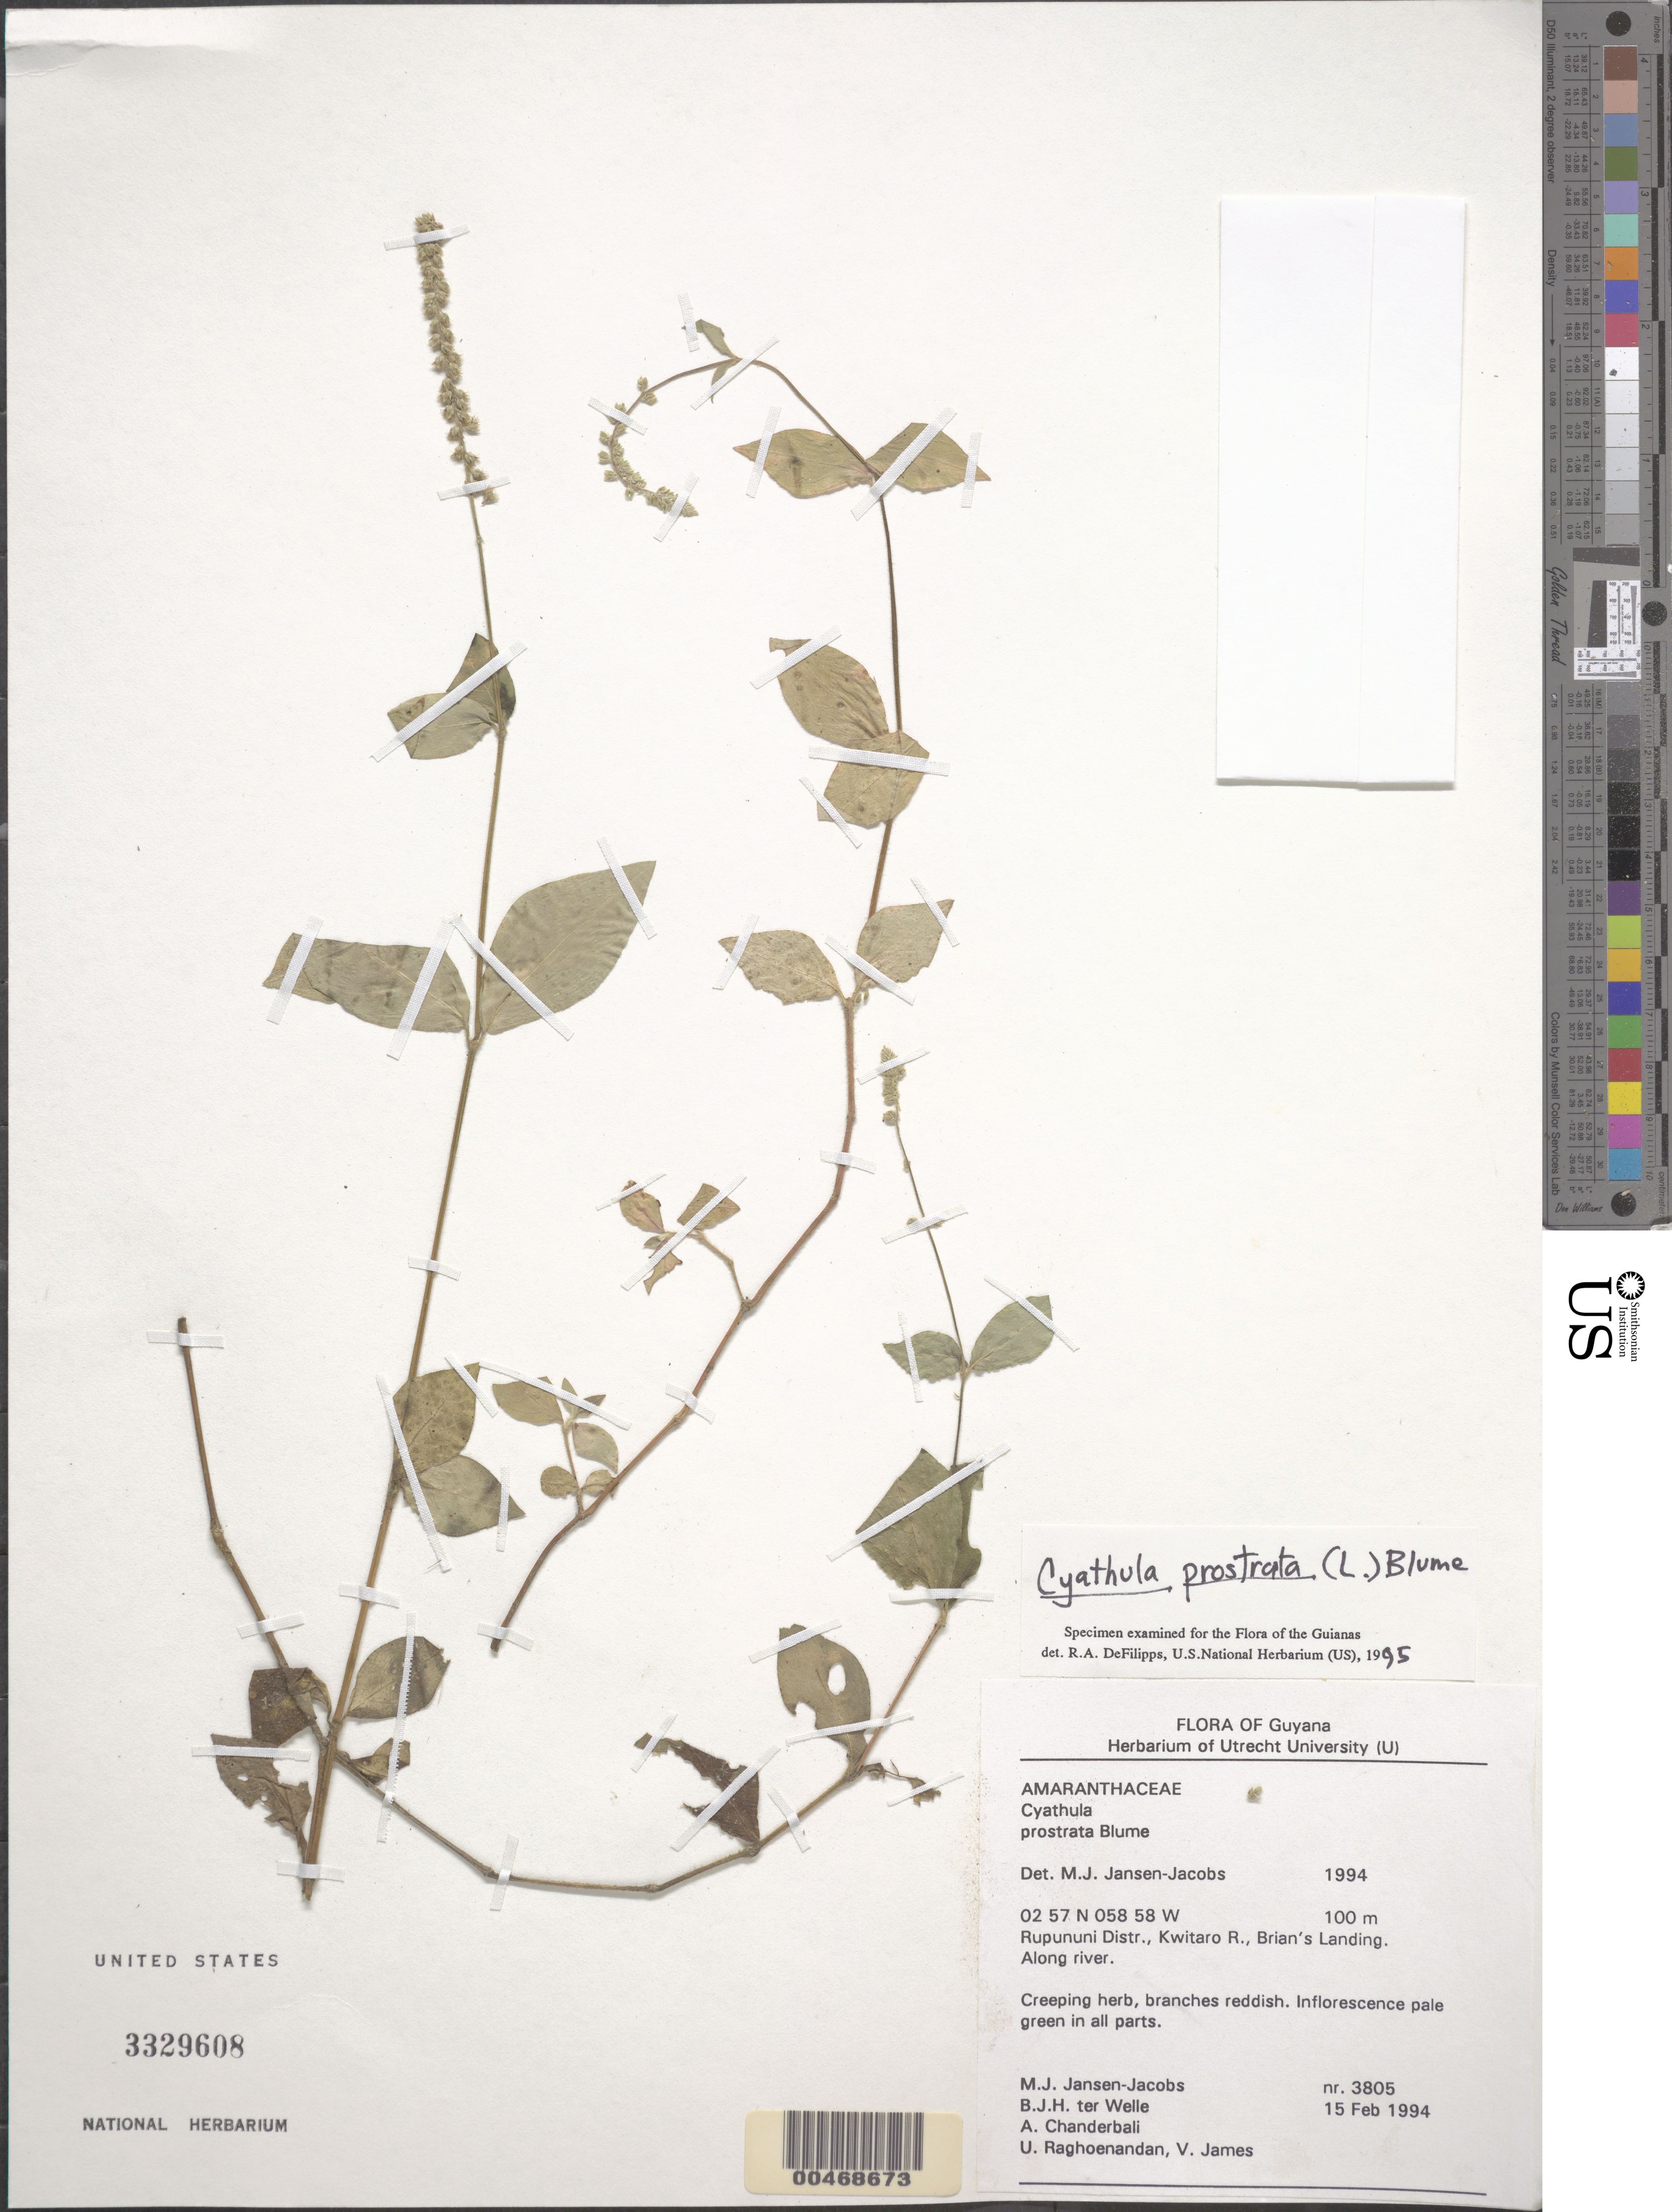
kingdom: Plantae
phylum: Tracheophyta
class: Magnoliopsida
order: Caryophyllales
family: Amaranthaceae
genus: Cyathula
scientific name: Cyathula prostrata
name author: (L.) Blume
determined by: Jansen-Jacobs, M. J., (U), Nationaal Herbarium Nederland, Utrecht University branch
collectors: M. J. Jansen-Jacobs, B. Welle, A. S. Chanderbali, U. Raghoenandan & V. James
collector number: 3805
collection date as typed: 15-Feb-94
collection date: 1994-02-15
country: Guyana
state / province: U. Takutu-U. Essequibo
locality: Brian's Landing, Kwitaro R.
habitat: Along river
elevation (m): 100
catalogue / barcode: US 3329608